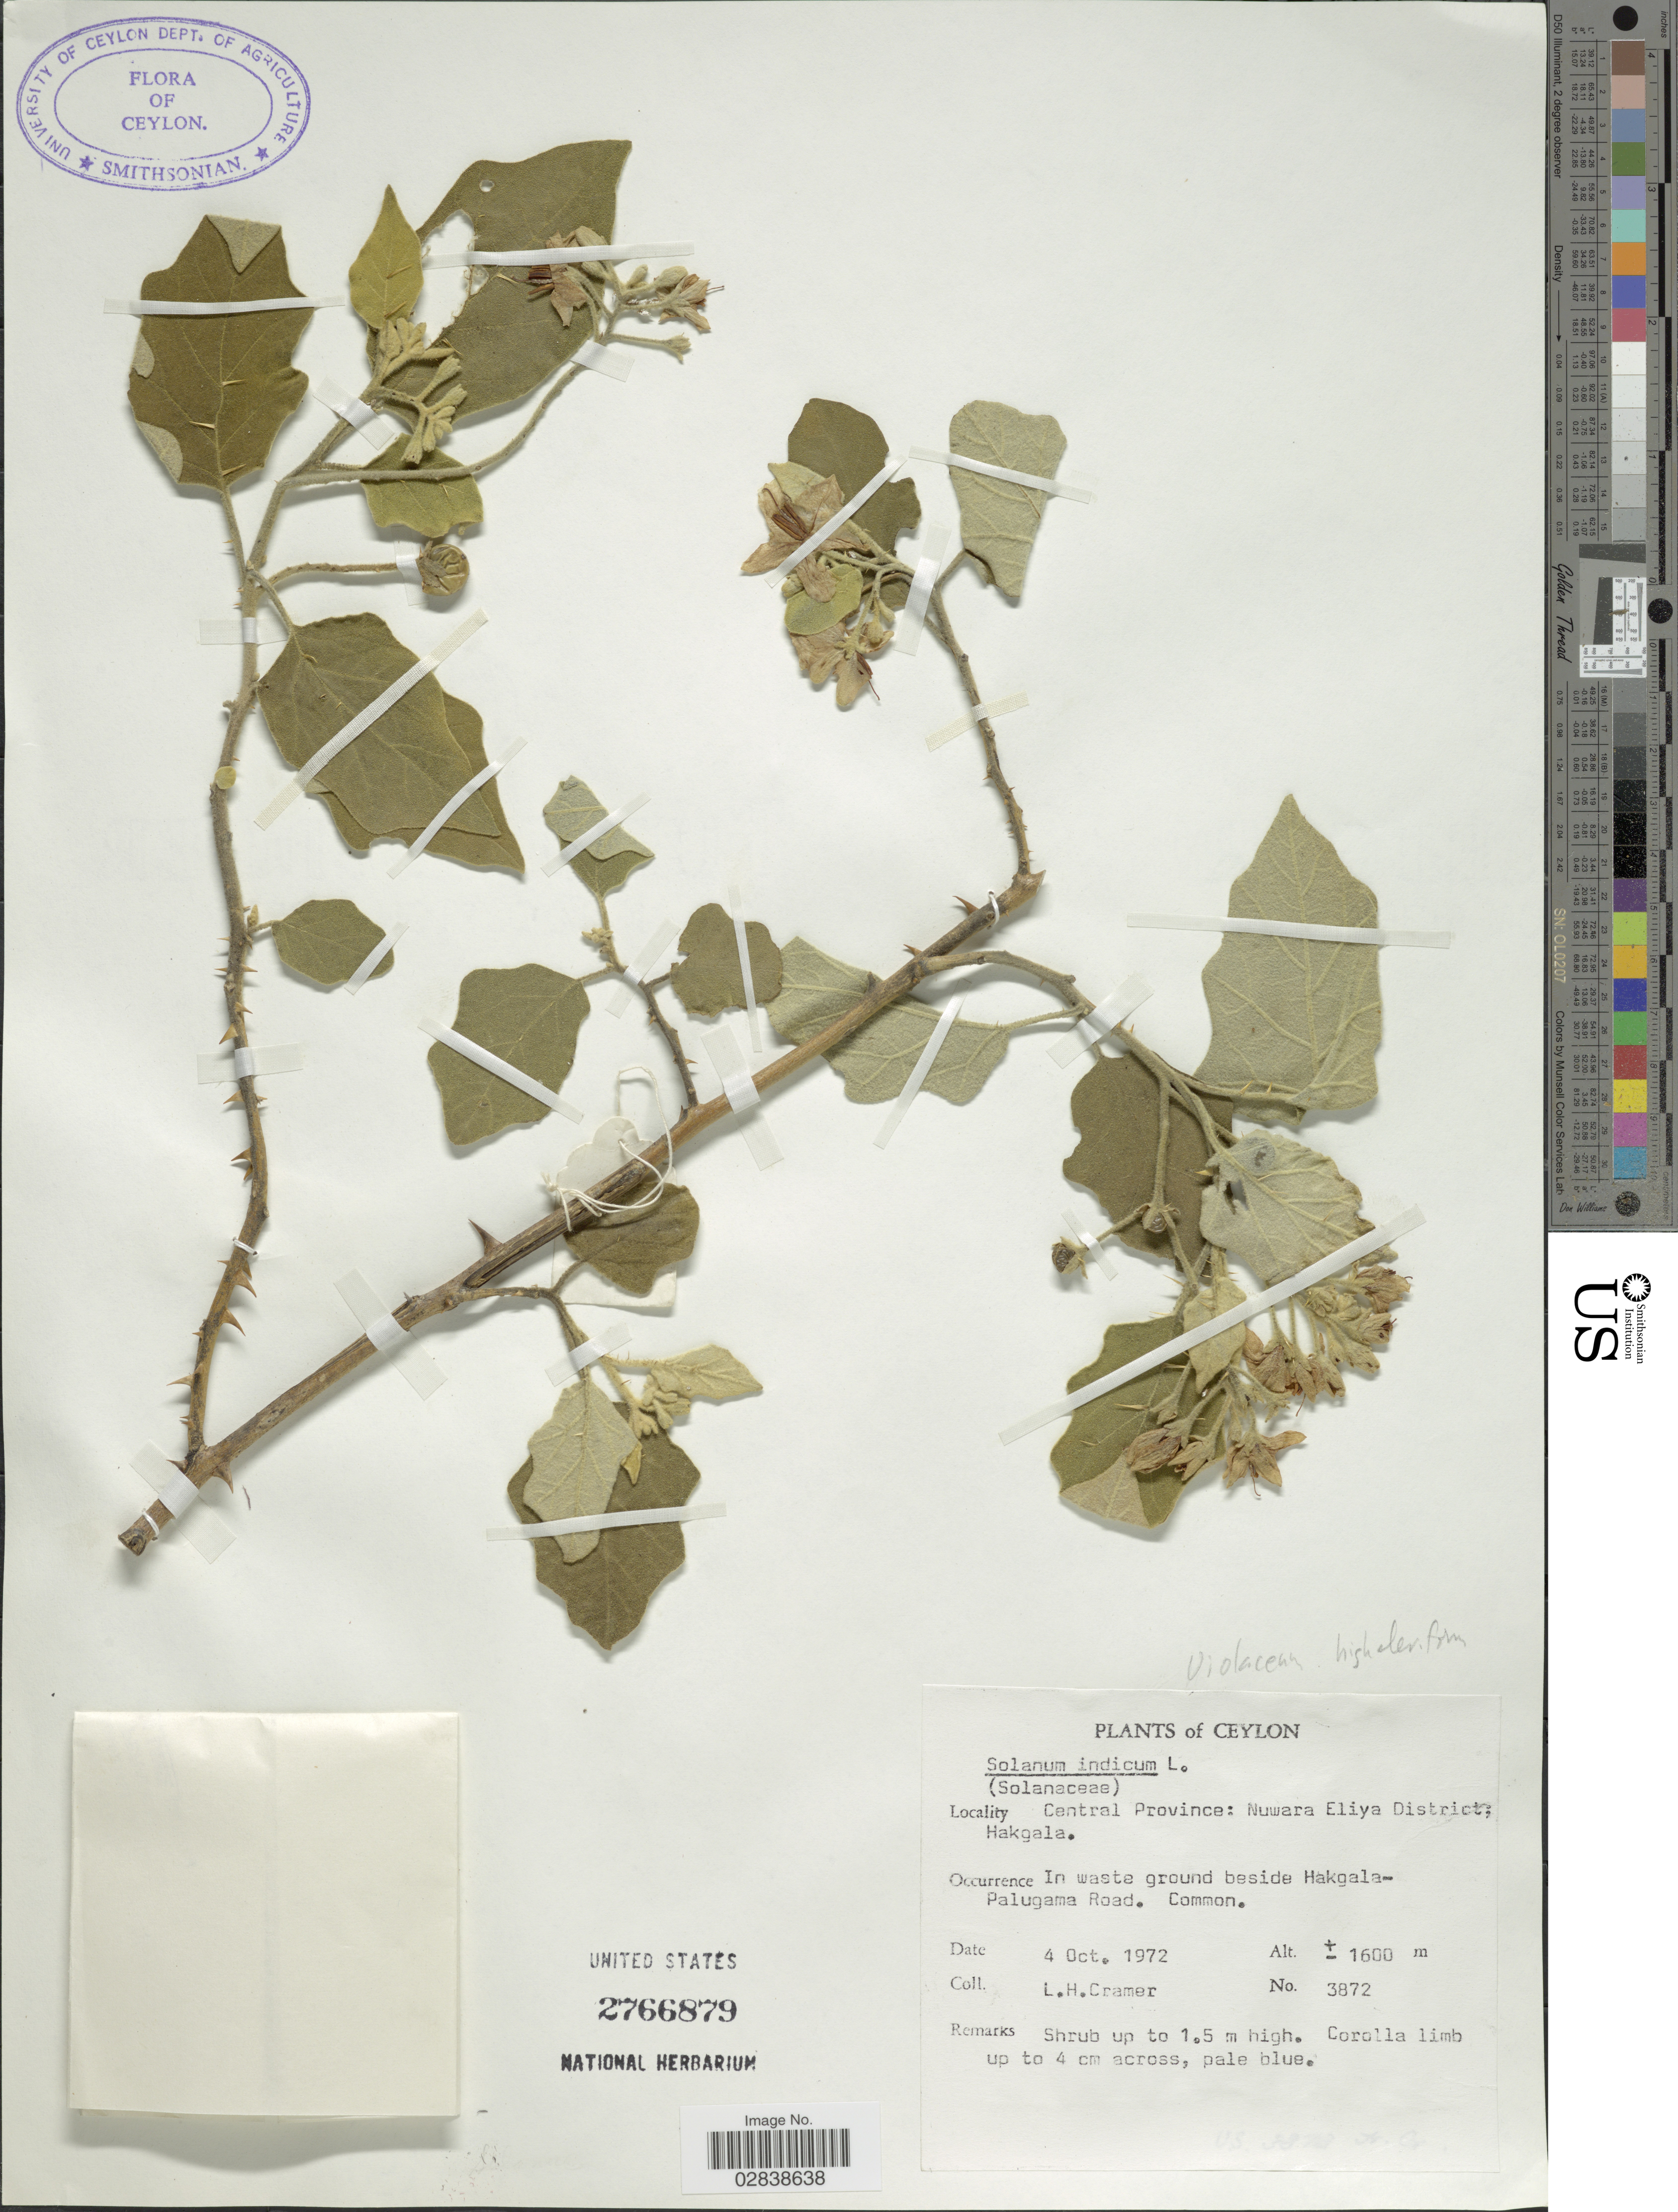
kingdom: Plantae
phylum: Tracheophyta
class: Magnoliopsida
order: Solanales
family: Solanaceae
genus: Solanum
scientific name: Solanum violaceum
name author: Ortega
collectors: L. H. Cramer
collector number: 3872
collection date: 1972-10-04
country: Sri Lanka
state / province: Central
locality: Ceylon. Central Province: Nuwara Eliya District; Hakgala. In waste ground beside Hakgala-Palugama Road.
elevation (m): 1600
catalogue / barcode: US 2766879